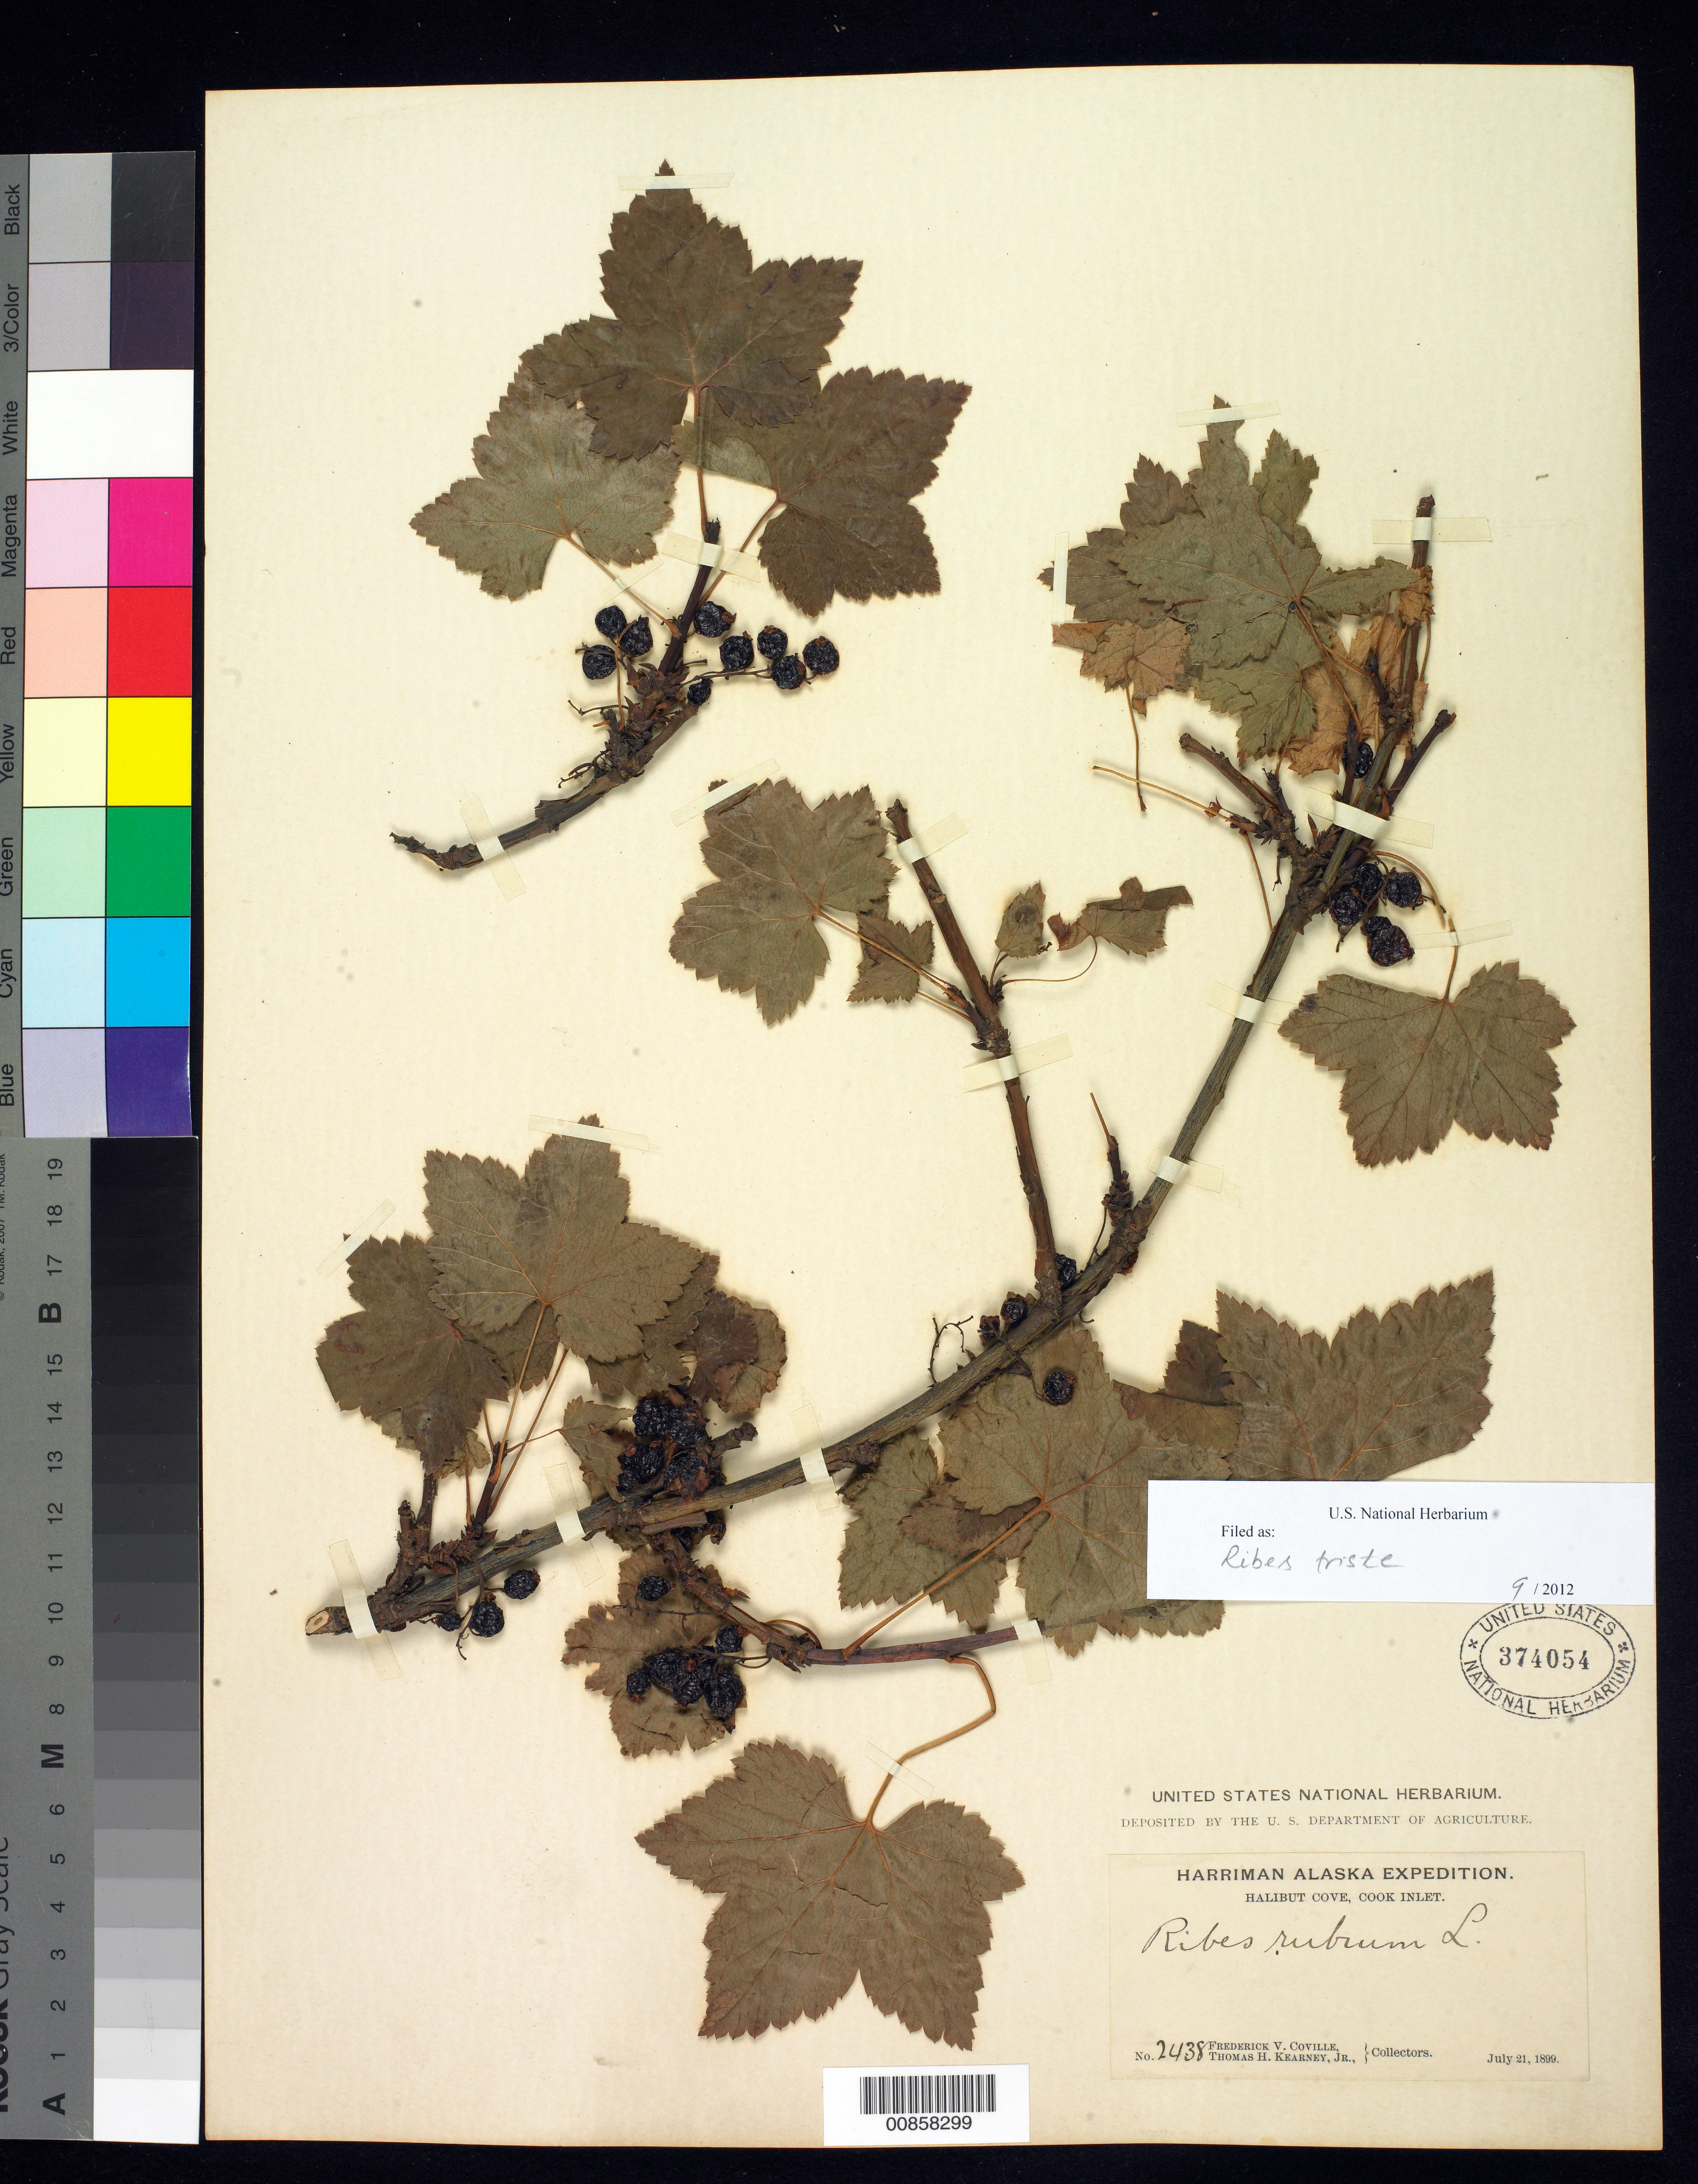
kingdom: Plantae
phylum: Tracheophyta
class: Magnoliopsida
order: Saxifragales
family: Grossulariaceae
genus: Ribes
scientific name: Ribes triste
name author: Pall.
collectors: F. V. Coville & T. H. Kearney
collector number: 2438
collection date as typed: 21 Jul 1899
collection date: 1899-07-21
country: United States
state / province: Alaska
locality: Halibut Cove, Cook Inlet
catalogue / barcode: US 374054